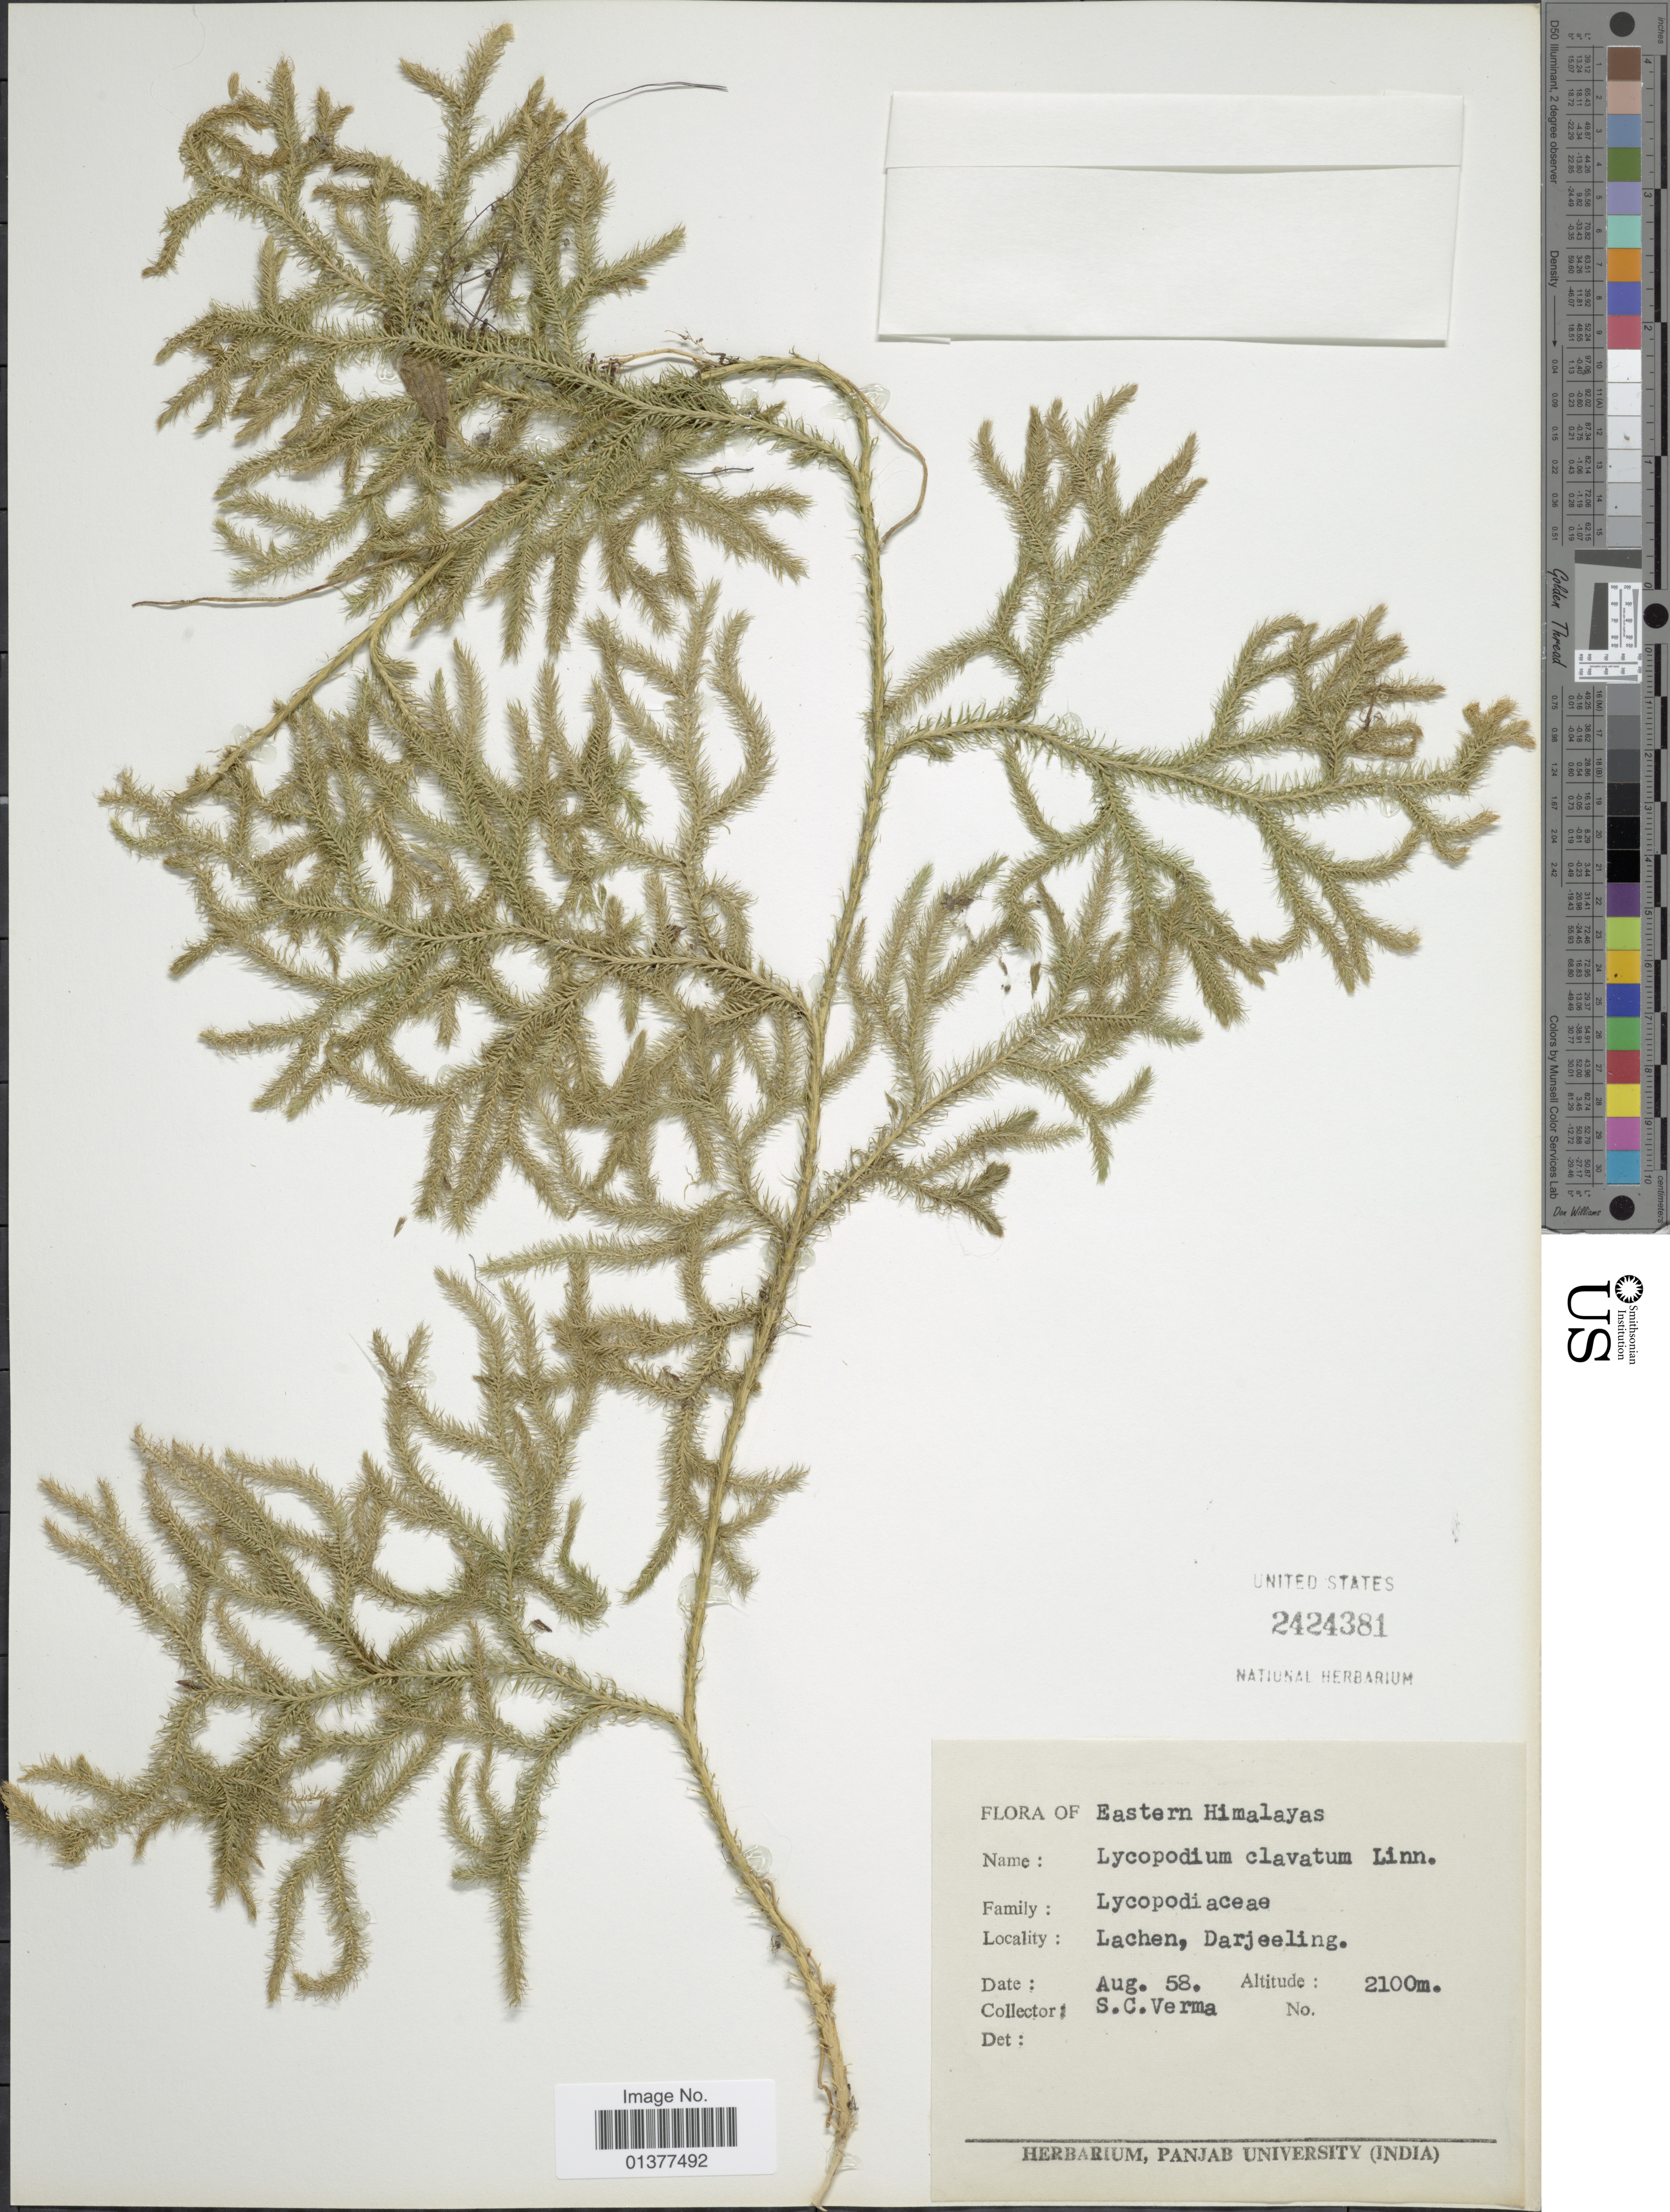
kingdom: Plantae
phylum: Tracheophyta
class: Lycopodiopsida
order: Lycopodiales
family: Lycopodiaceae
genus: Lycopodium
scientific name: Lycopodium clavatum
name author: L.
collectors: S. Verma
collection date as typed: Transcribed d/m/y: /8/58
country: India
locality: Eastern Himalayas, Lachen, Darjeeling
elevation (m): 2100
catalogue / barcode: US 2424381